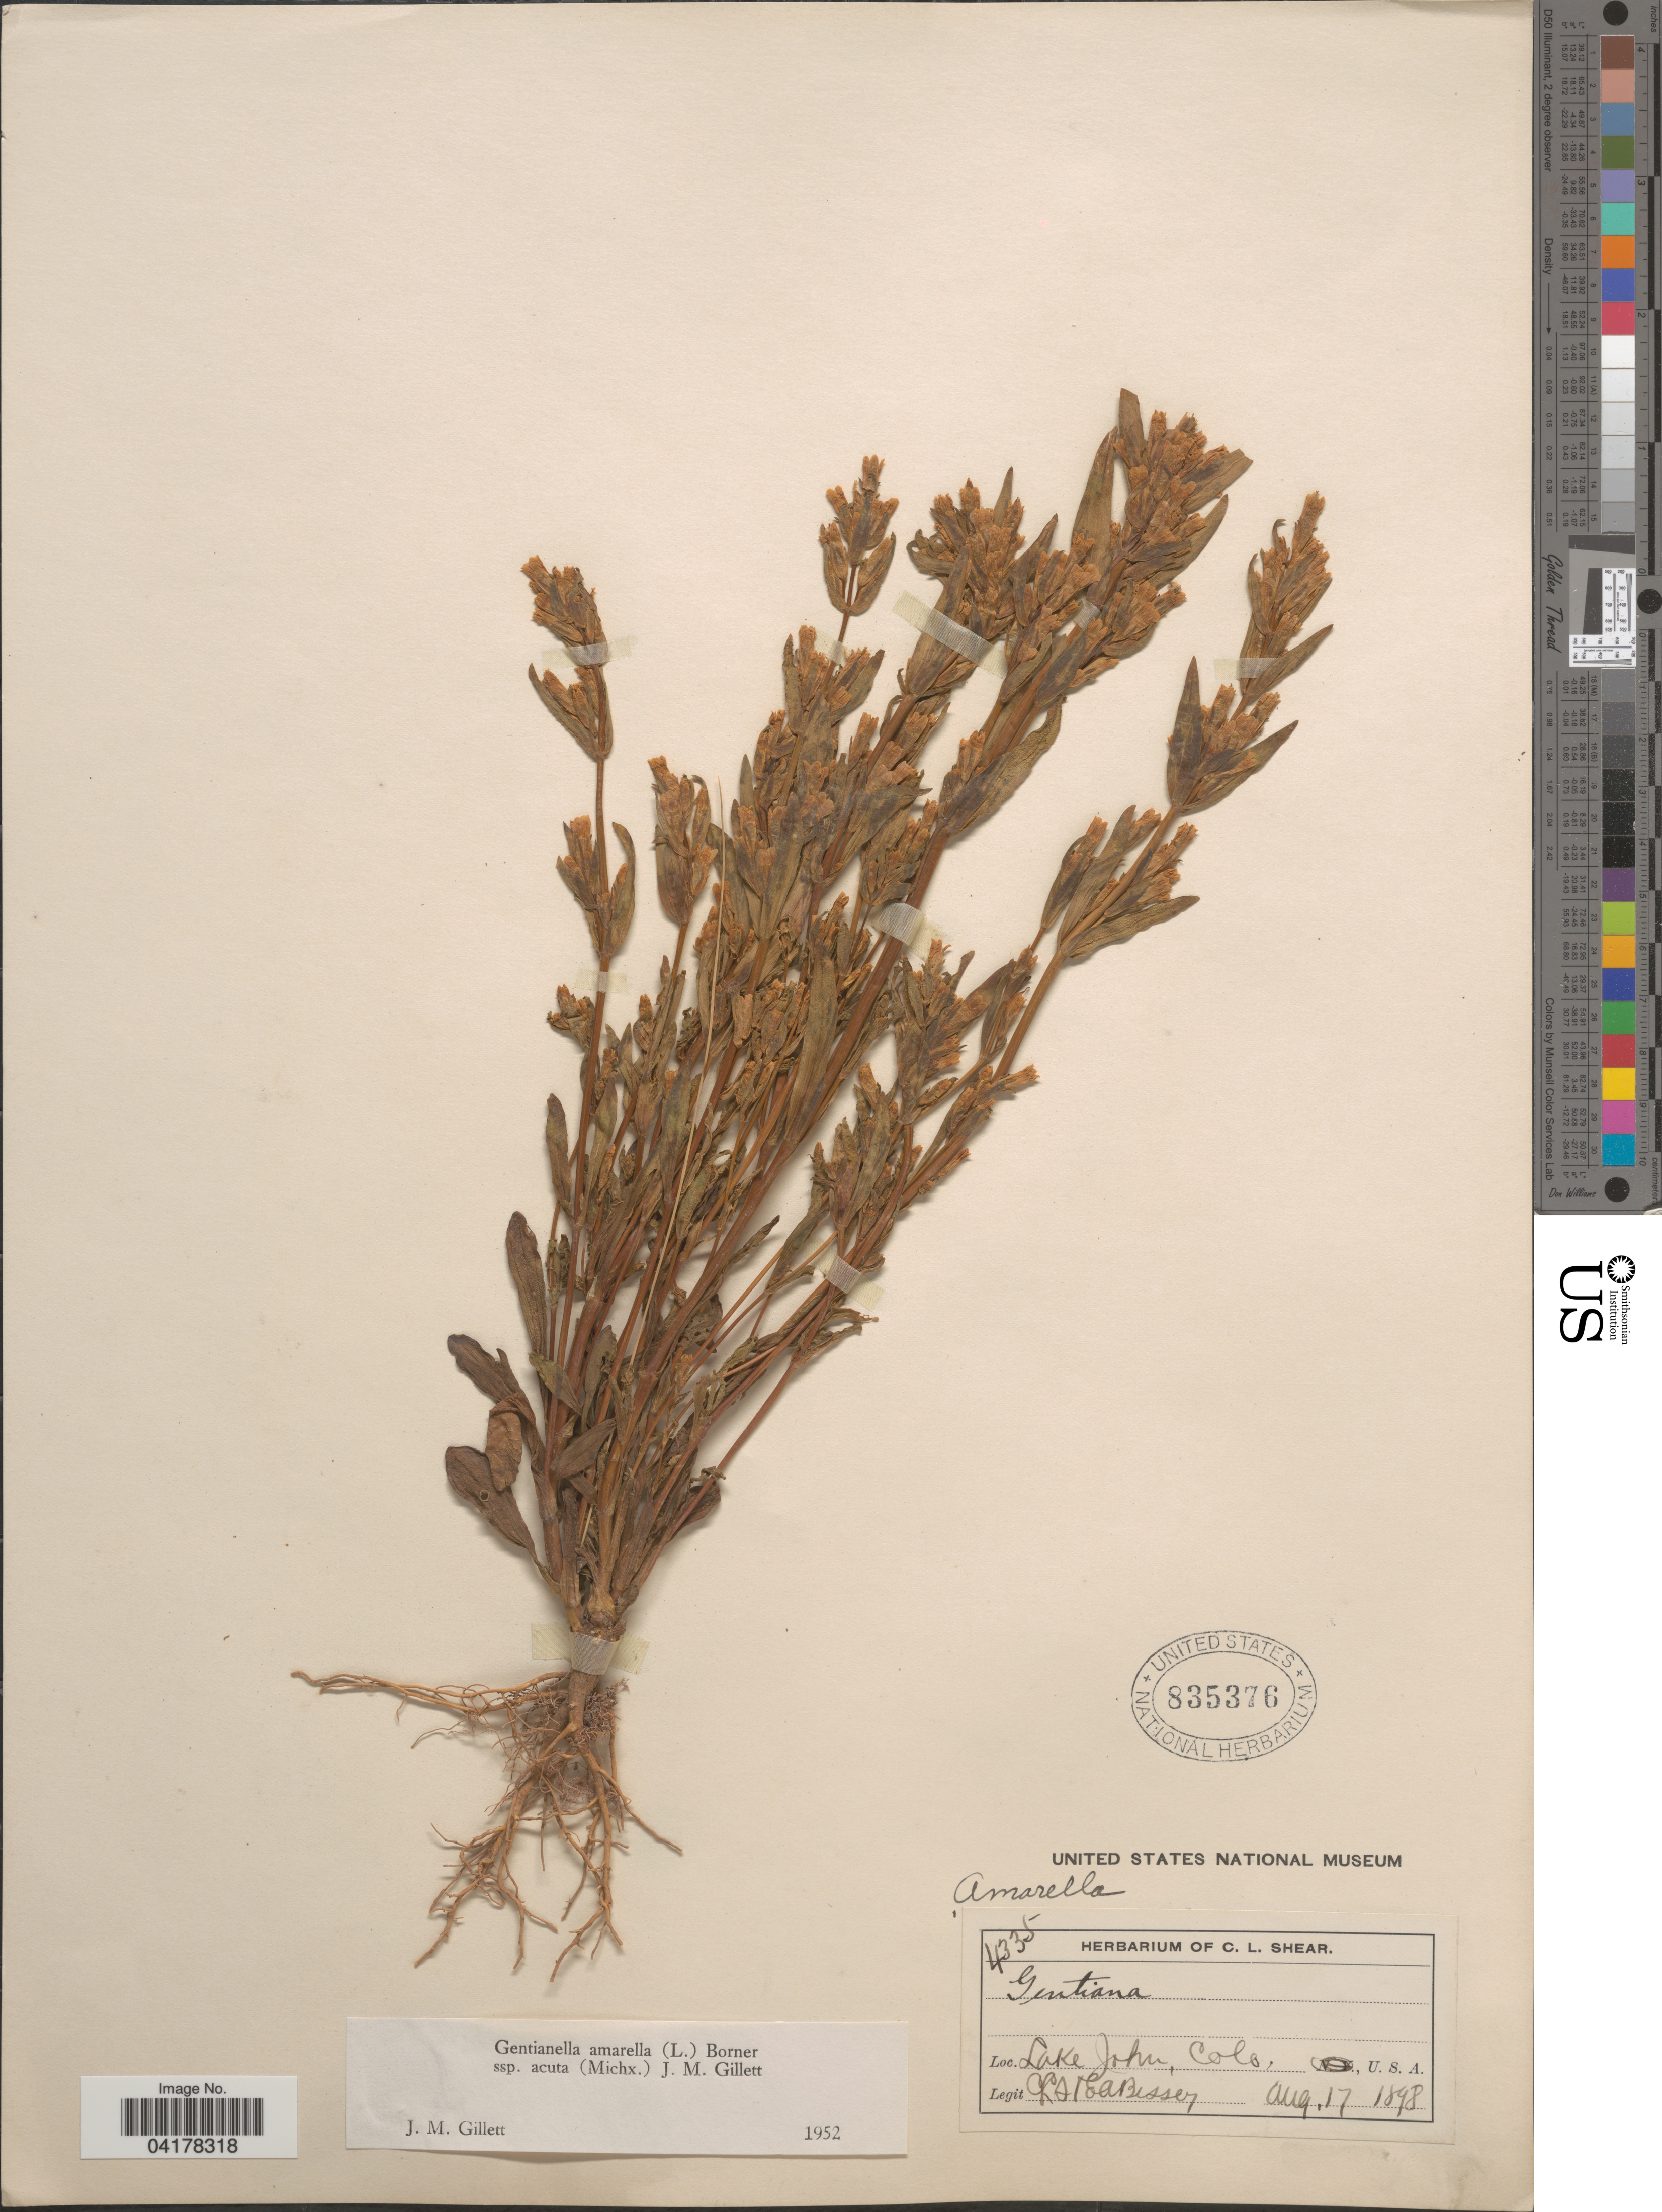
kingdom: Plantae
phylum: Tracheophyta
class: Magnoliopsida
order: Gentianales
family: Gentianaceae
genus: Gentianella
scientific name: Gentianella amarella subsp. acuta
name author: (Michx.) J.M. Gillett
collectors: L. Bessey & E. A. Bessey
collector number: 4335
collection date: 1898-08-17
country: United States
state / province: Colorado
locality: Lake John.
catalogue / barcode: US 835376